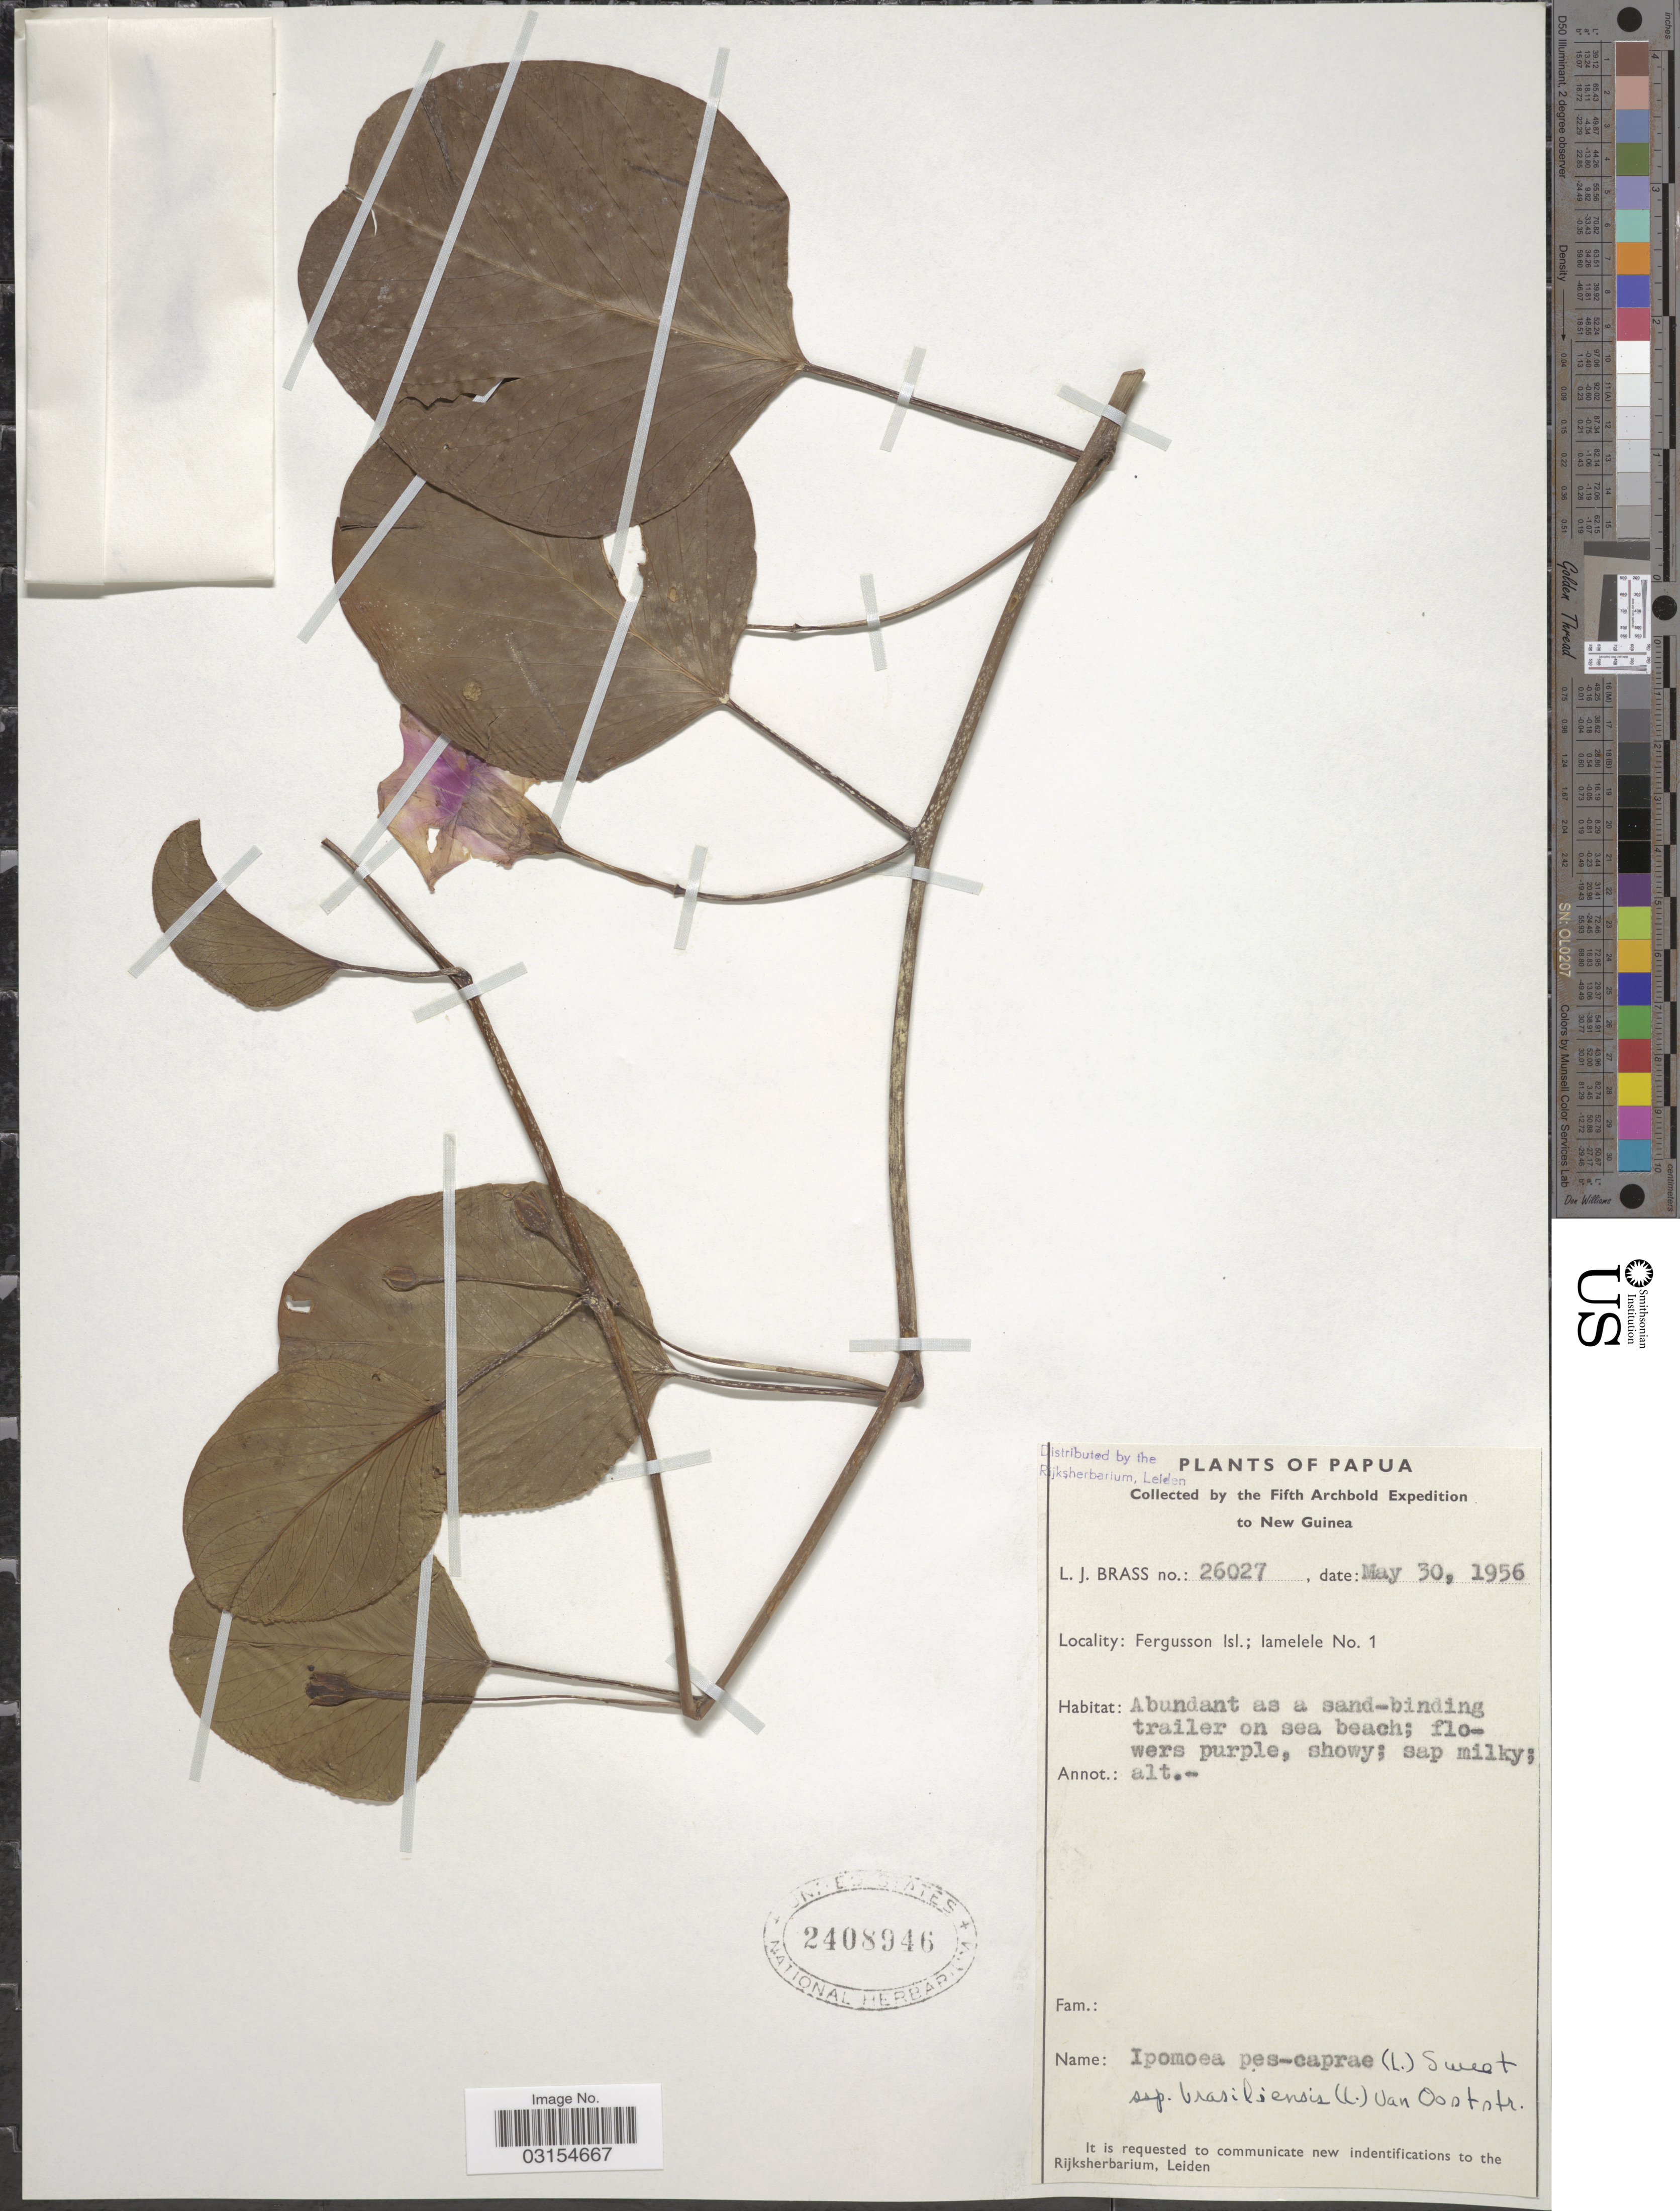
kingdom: Plantae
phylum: Tracheophyta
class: Magnoliopsida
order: Solanales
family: Convolvulaceae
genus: Ipomoea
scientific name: Ipomoea pes-caprae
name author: (L.) R. Br.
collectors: L. J. Brass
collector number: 26027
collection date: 1956-05-30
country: Papua New Guinea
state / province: Milne Bay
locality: New Guinea, Fergusson Isl.; lamelele No. 1.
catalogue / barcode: US 2408946